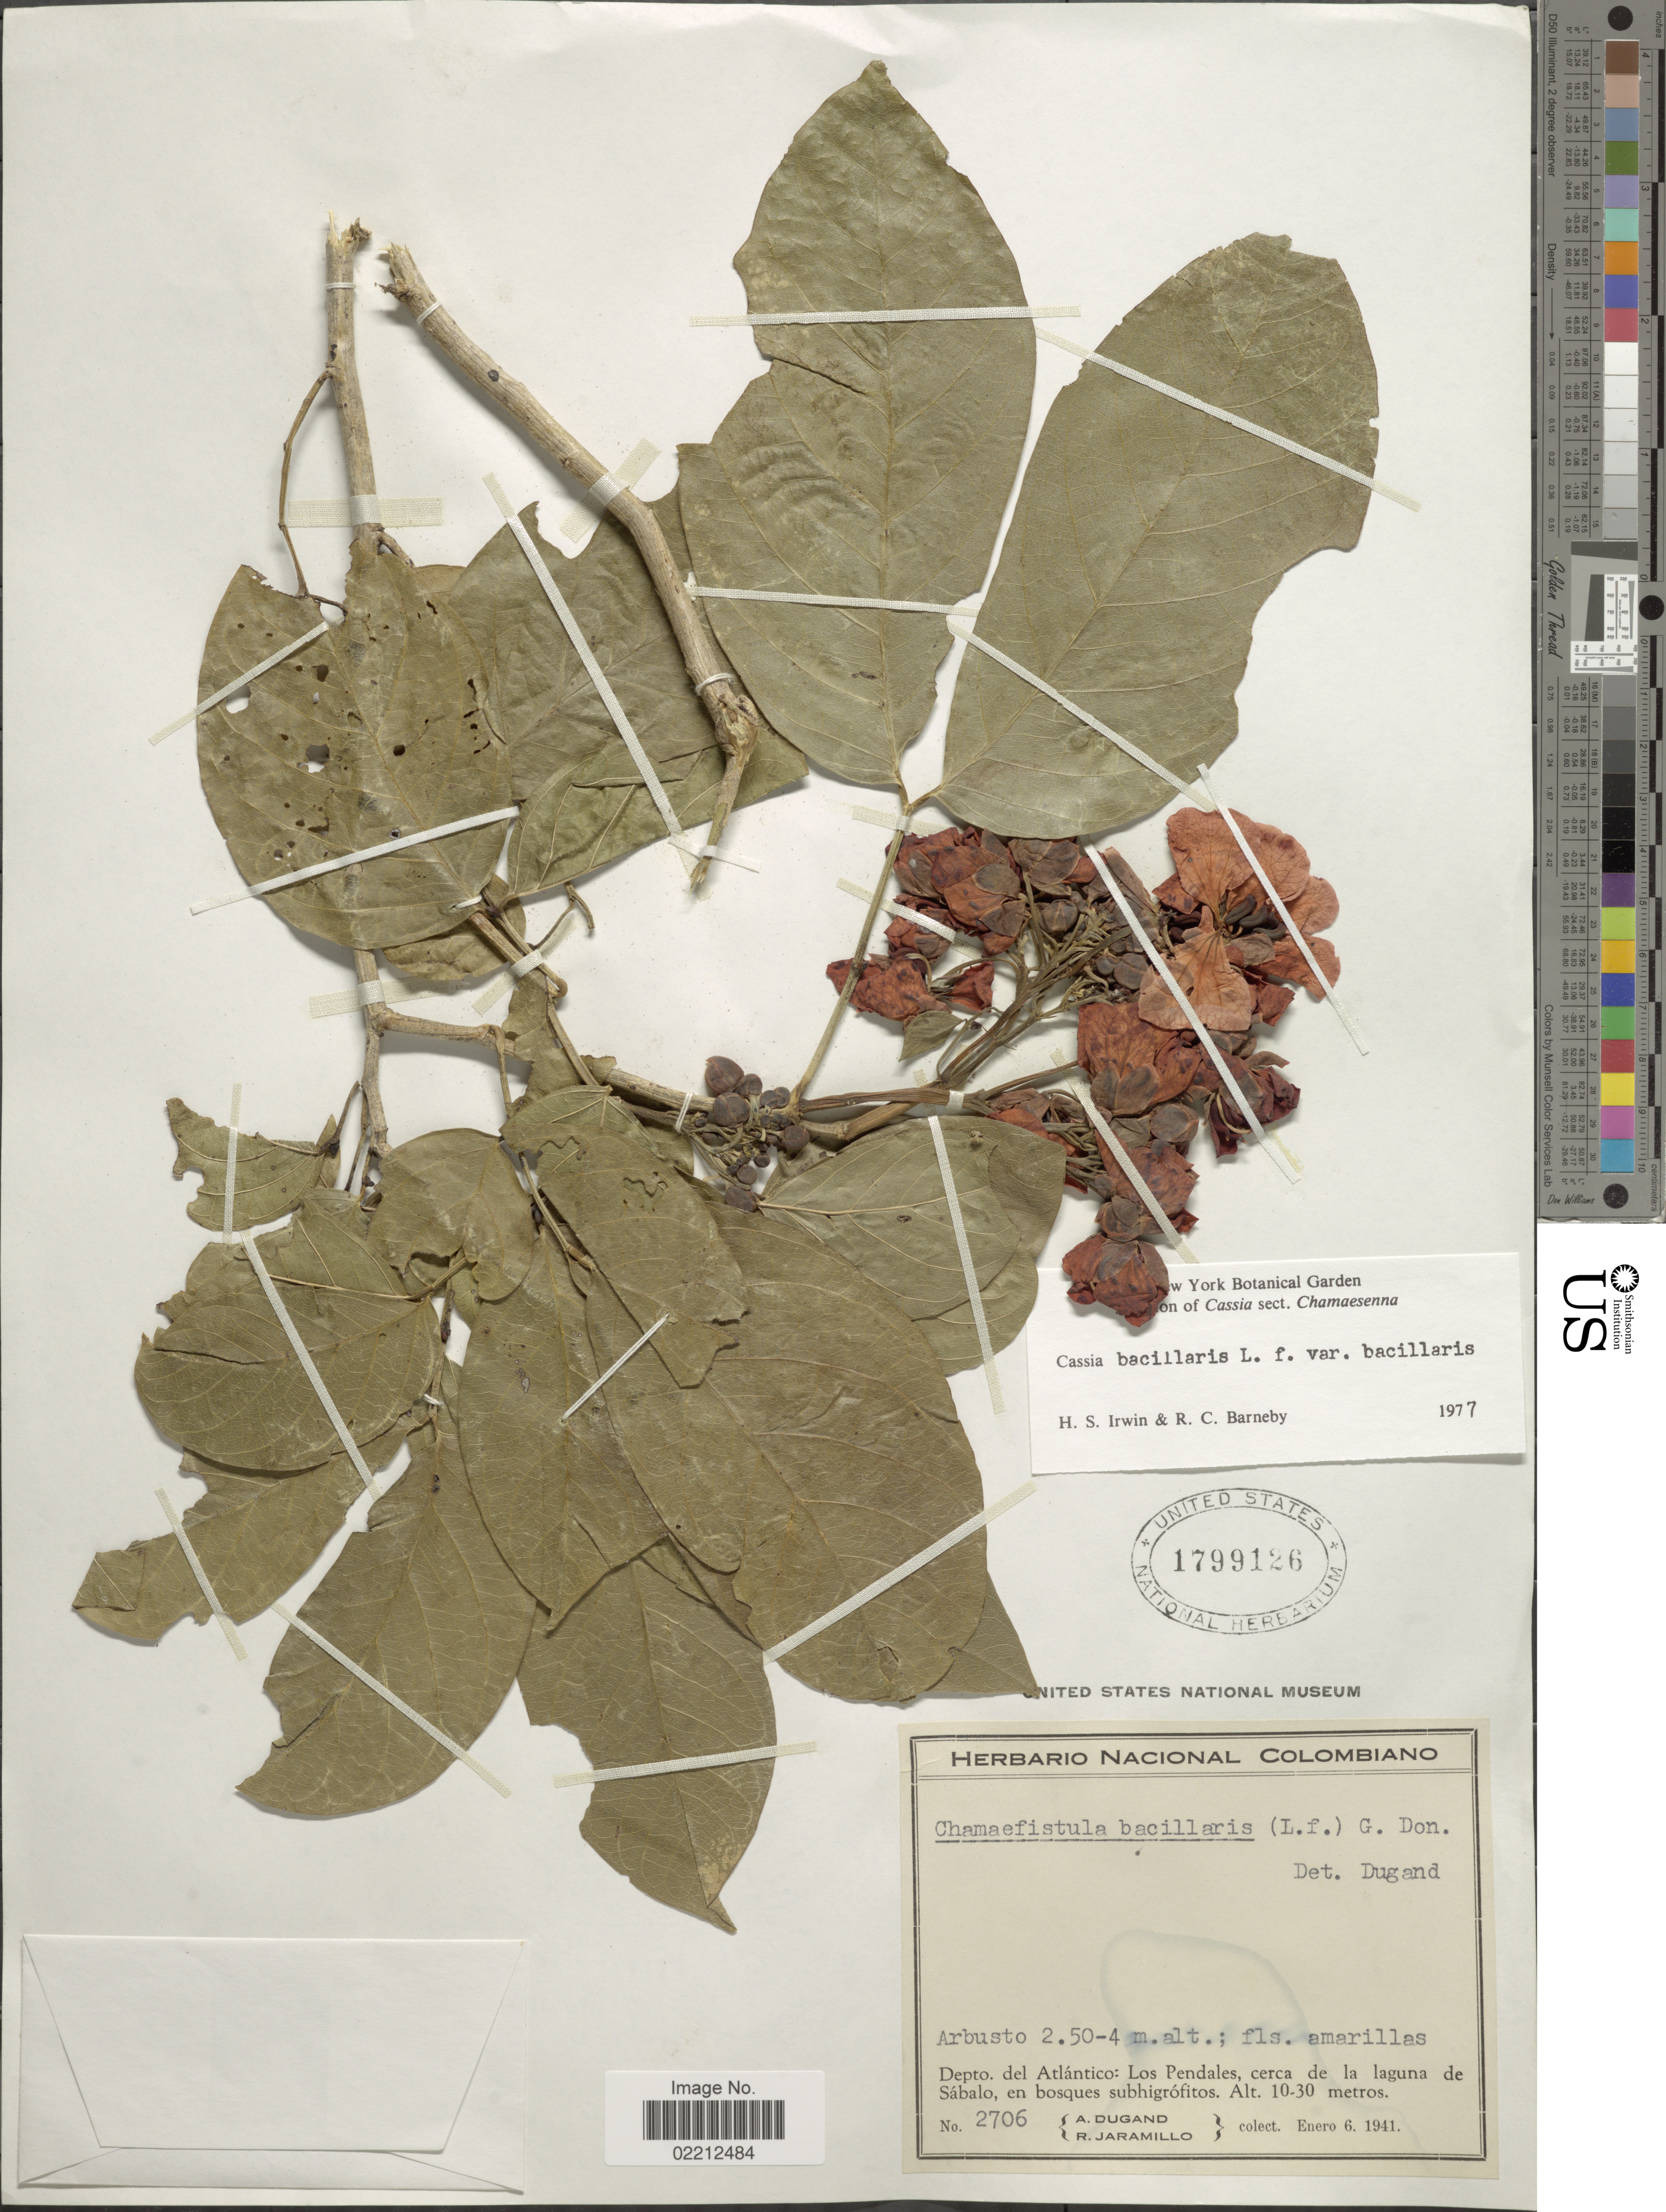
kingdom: Plantae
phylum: Tracheophyta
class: Magnoliopsida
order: Fabales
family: Fabaceae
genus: Senna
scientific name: Senna bacillaris var. bacillaris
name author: (L. f.) H.S. Irwin & Barneby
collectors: A. Dugand & A. Jaramillo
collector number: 2706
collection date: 1941-01-06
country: Colombia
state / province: Atlántico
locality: Depto. del Atlantico: Los Pendales, cerca de la laguna de Sabalo, en bosque subhigrofitos.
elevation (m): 10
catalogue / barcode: US 1799126